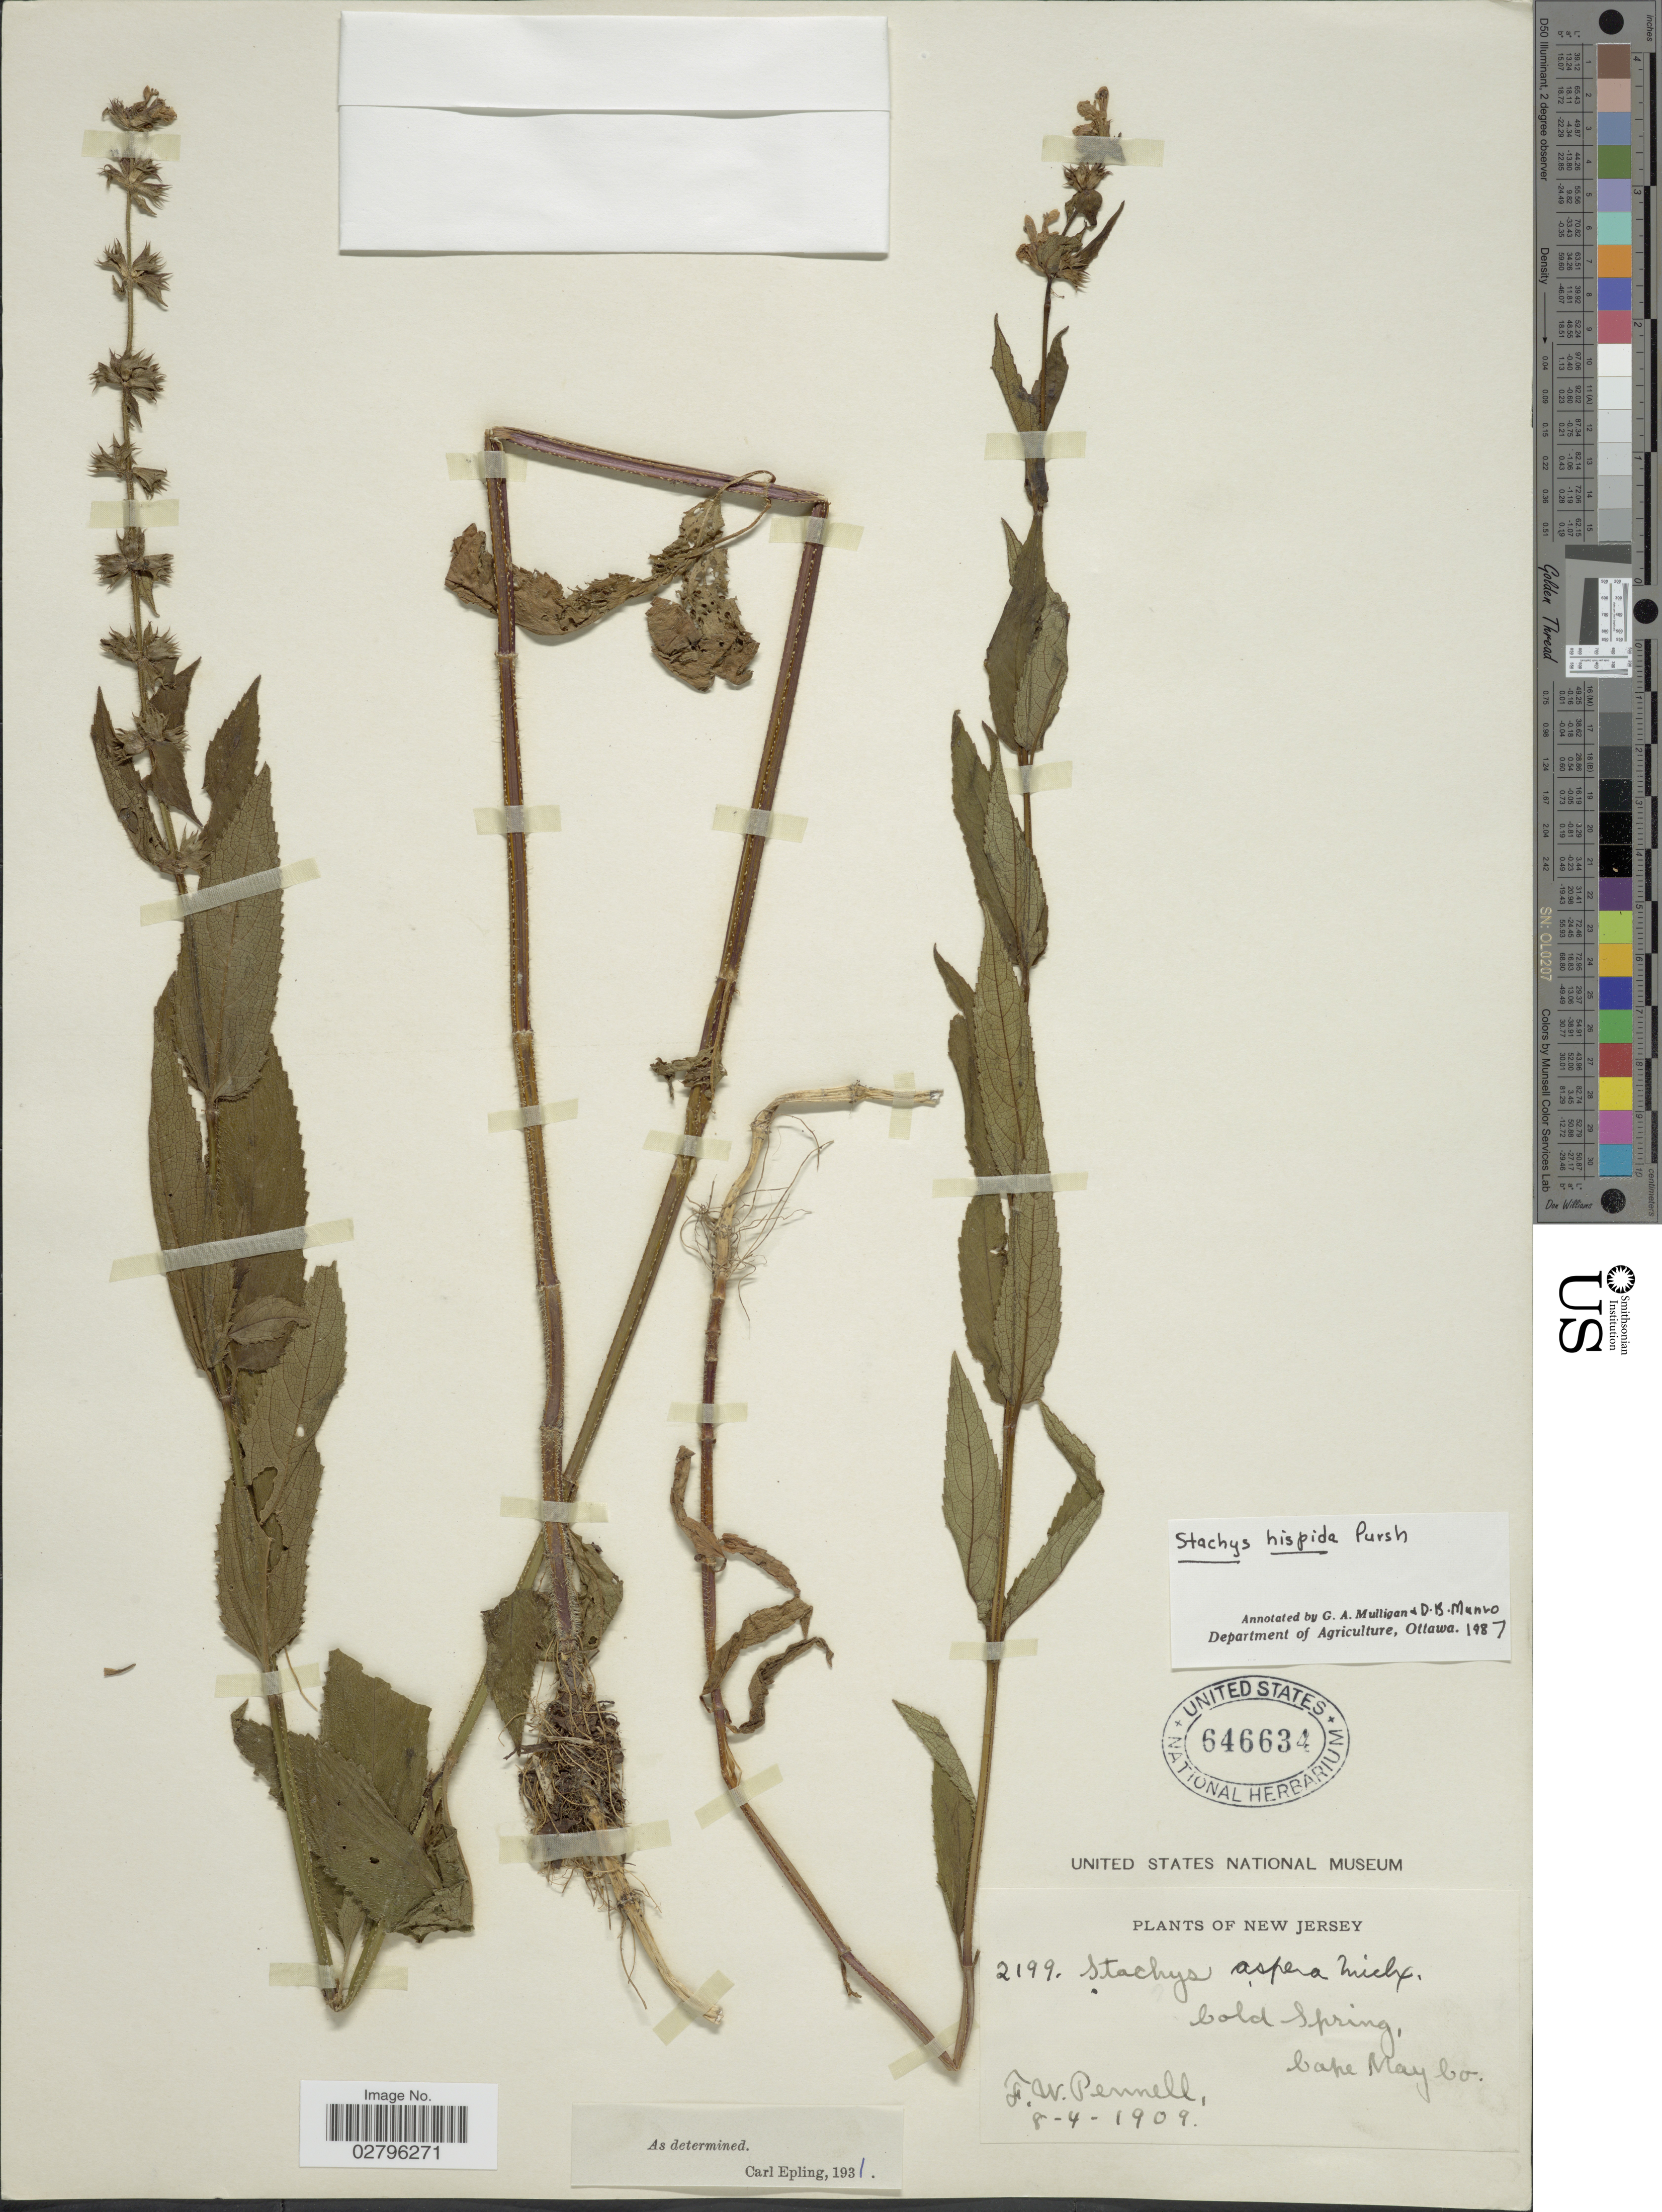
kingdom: Plantae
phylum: Tracheophyta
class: Magnoliopsida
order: Lamiales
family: Lamiaceae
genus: Stachys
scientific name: Stachys hispida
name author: Pursh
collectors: F. W. Pennell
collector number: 2199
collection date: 1909-08-04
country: United States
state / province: New Jersey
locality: Cold Spring, Cape May Co.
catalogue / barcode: US 646634